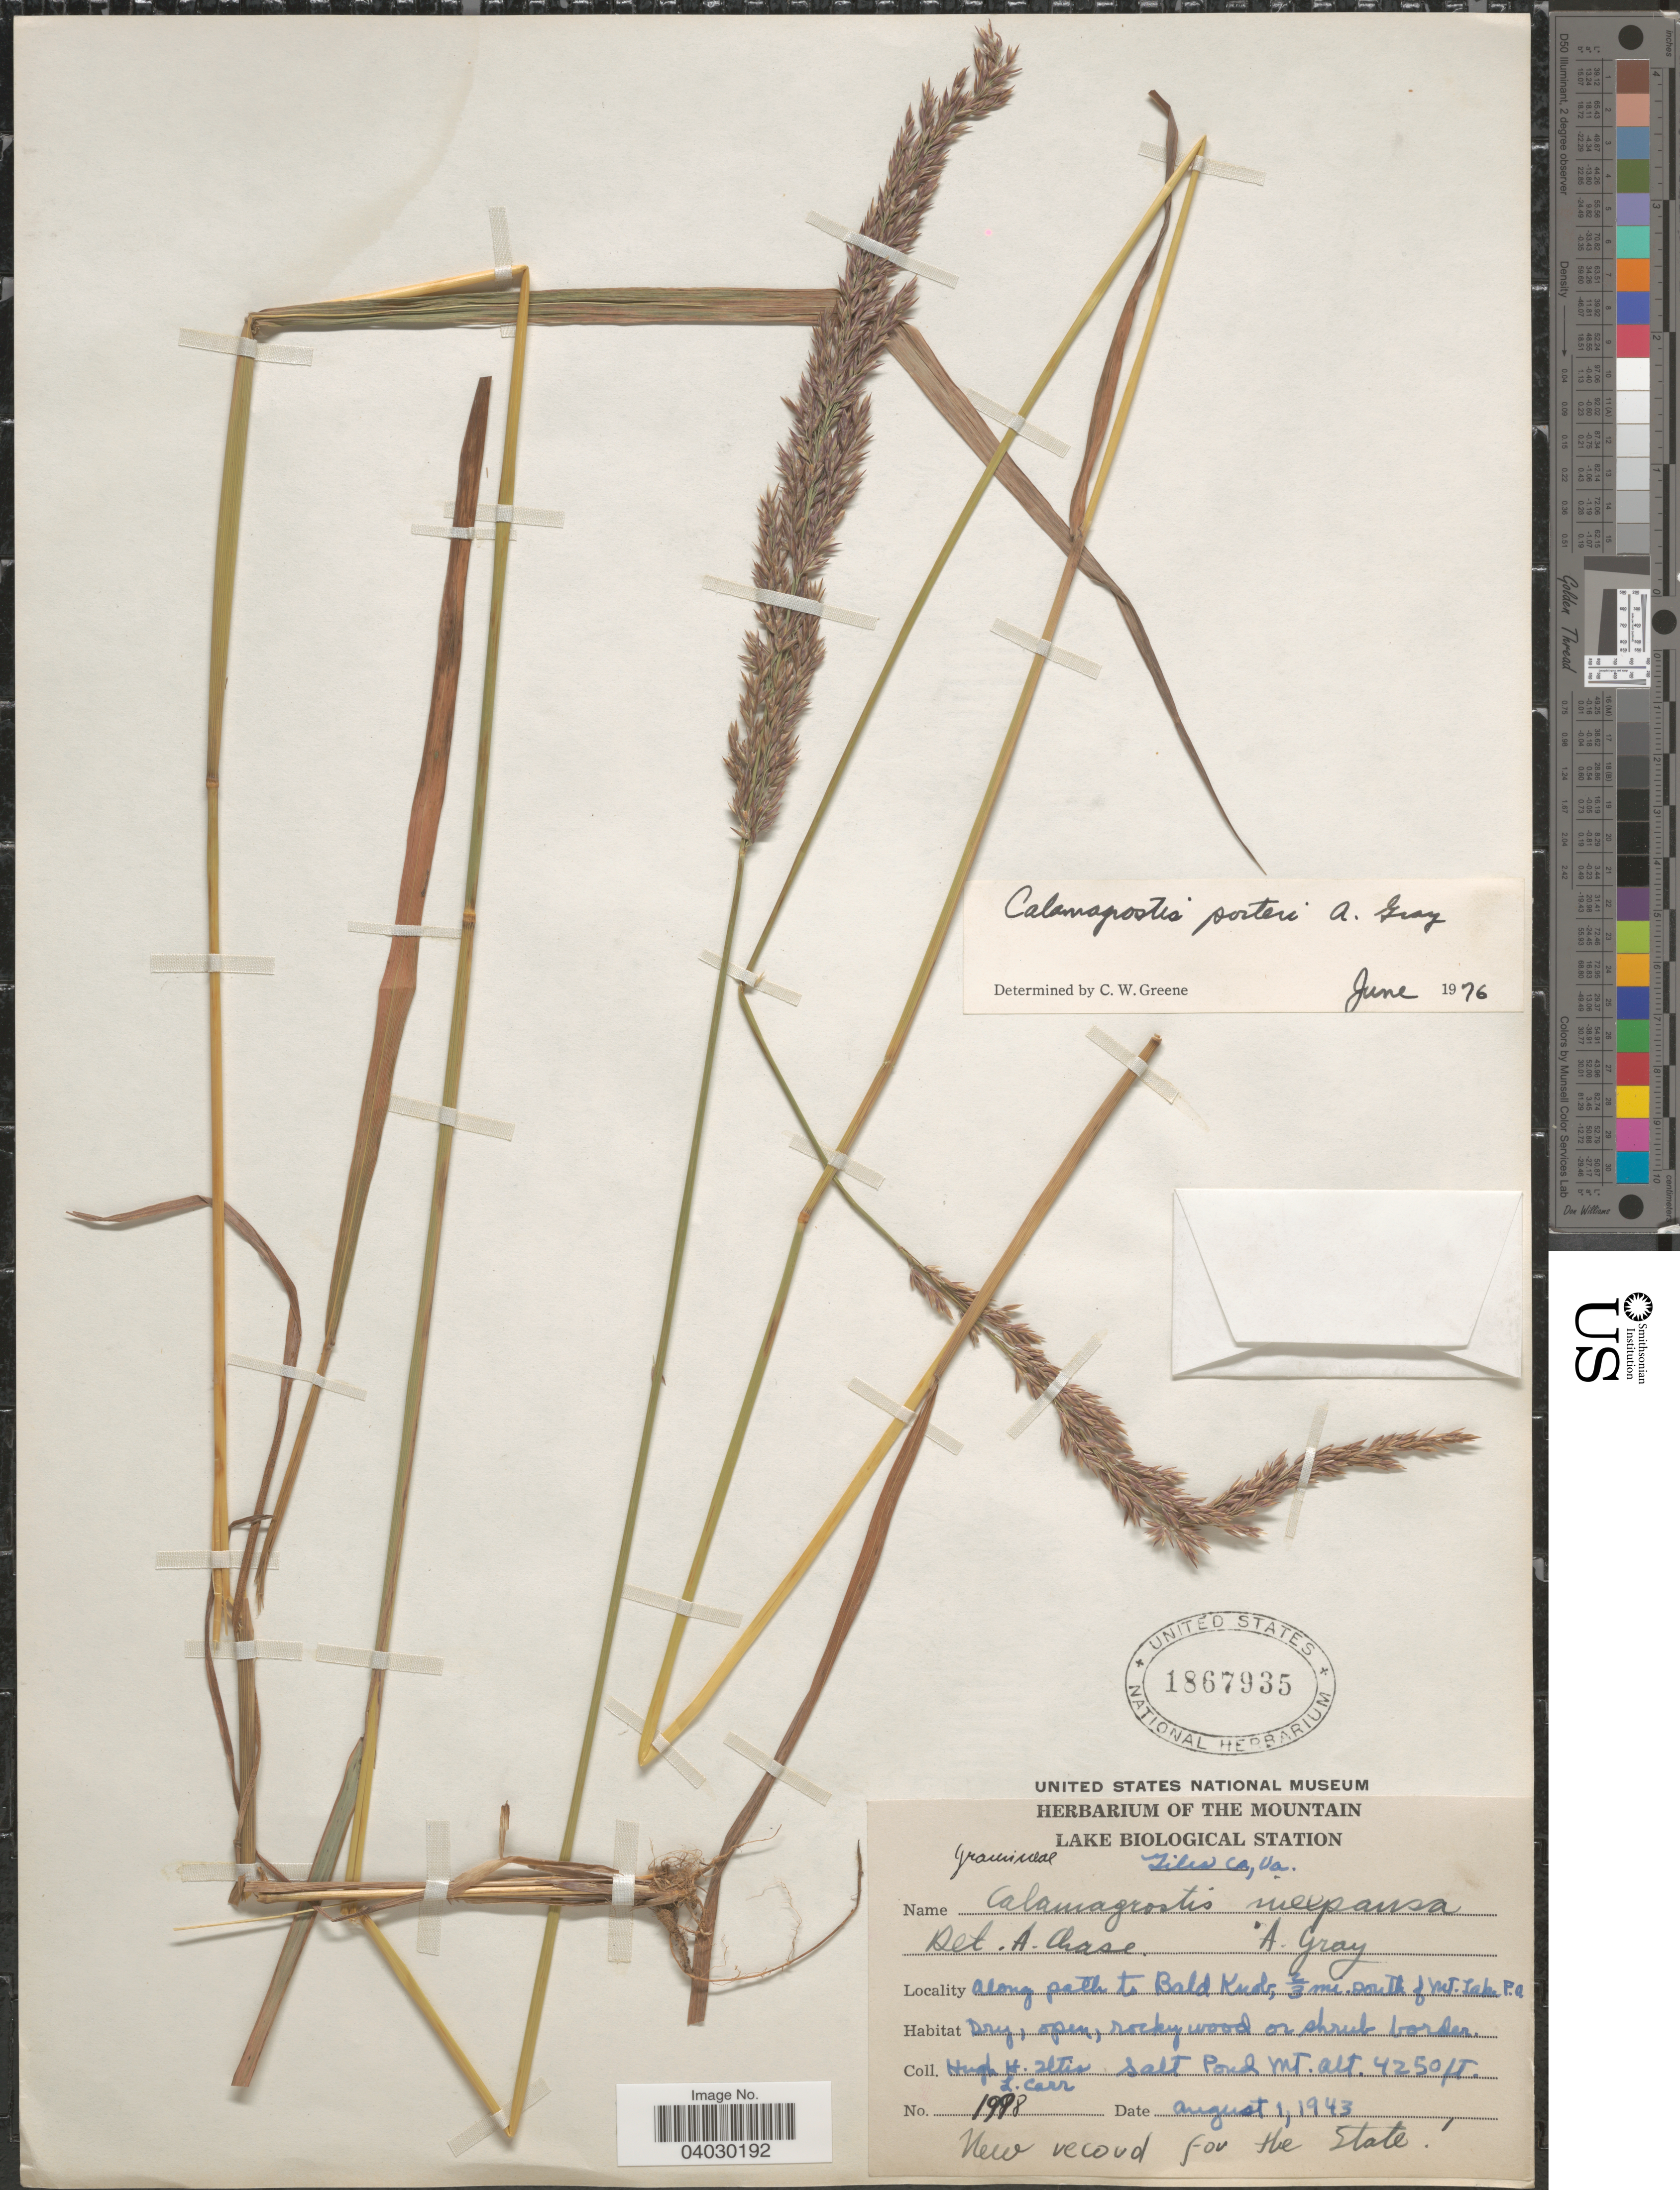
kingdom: Plantae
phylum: Tracheophyta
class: Liliopsida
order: Poales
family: Poaceae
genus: Calamagrostis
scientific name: Calamagrostis porteri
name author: A. Gray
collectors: H. H. Iltis & L. Carr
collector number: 1998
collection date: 1943-08-01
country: United States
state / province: Virginia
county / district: Giles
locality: Along path to Bald Knob, 2/3 mi. south of Mt. Lake P.Q. Salt Pond Mt.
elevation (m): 1295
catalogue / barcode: US 1867935